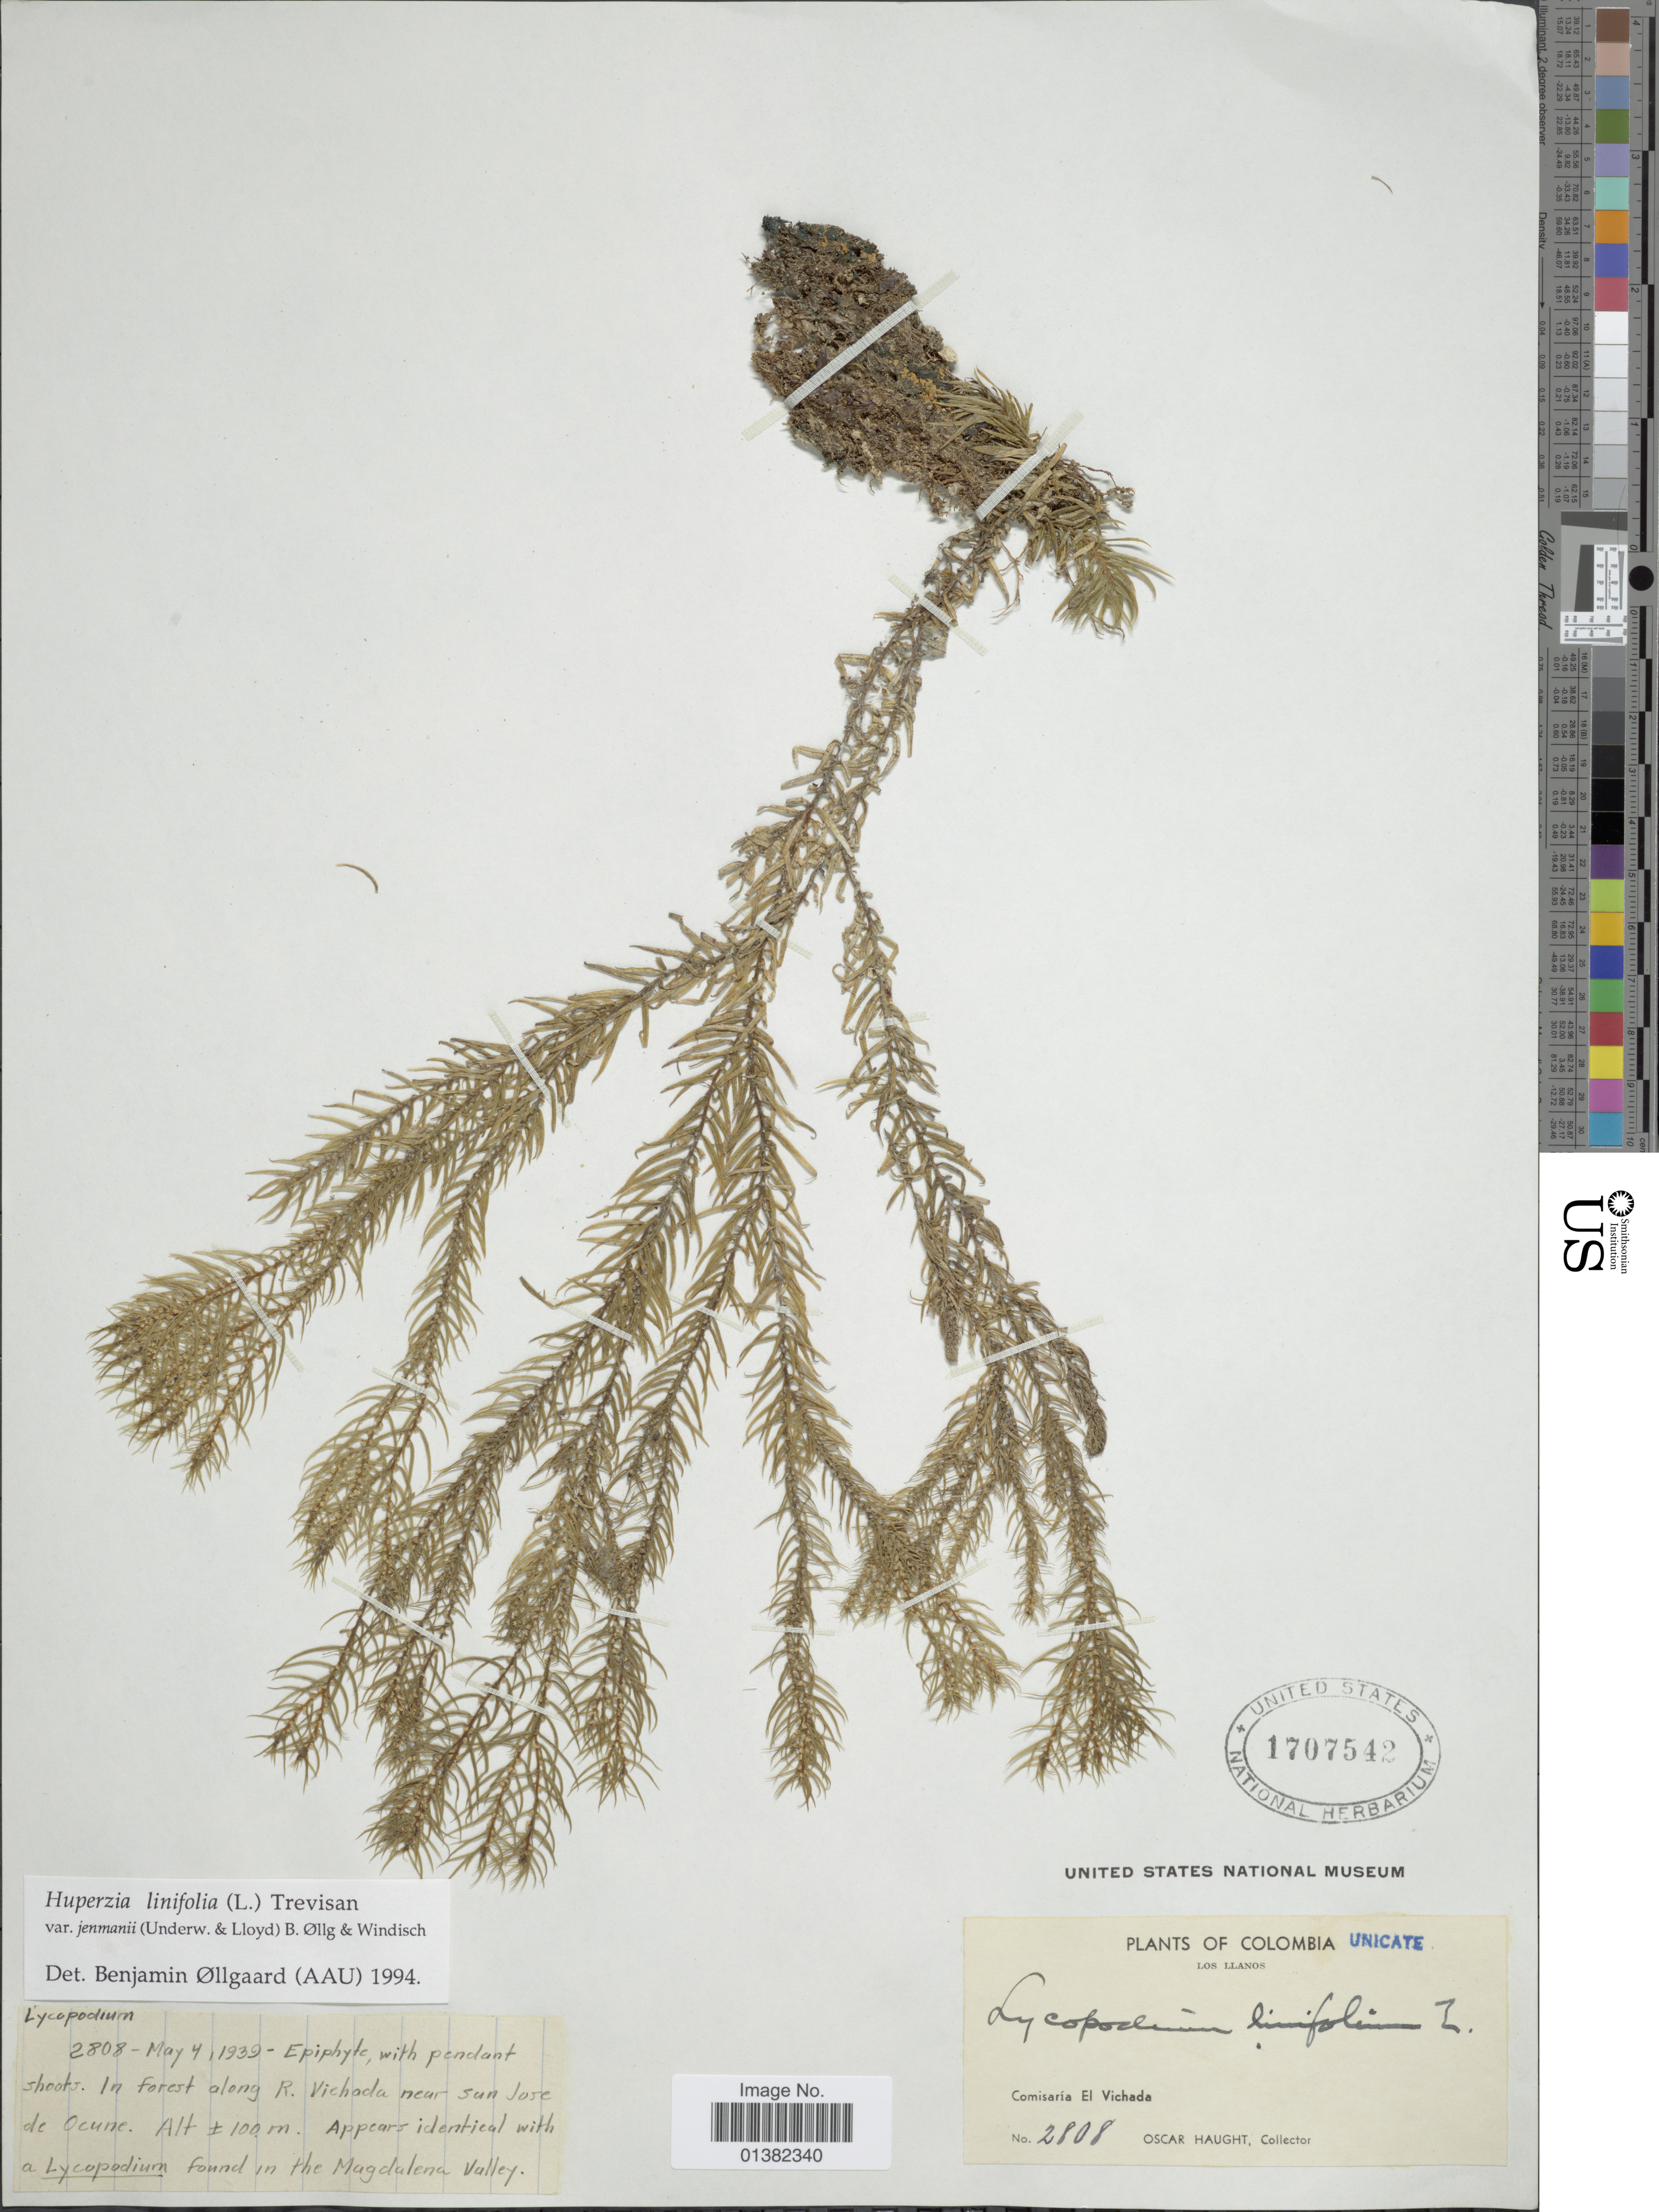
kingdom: Plantae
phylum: Tracheophyta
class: Lycopodiopsida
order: Lycopodiales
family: Lycopodiaceae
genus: Phlegmariurus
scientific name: Phlegmariurus linifolius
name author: (L.) B. Øllg.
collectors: O. L. Haught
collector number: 2808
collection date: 1939-05-04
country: Colombia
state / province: Vichada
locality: Los Llanos, in forest along R. Vichada near San Jose de Ocune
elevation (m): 100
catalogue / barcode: US 1707542